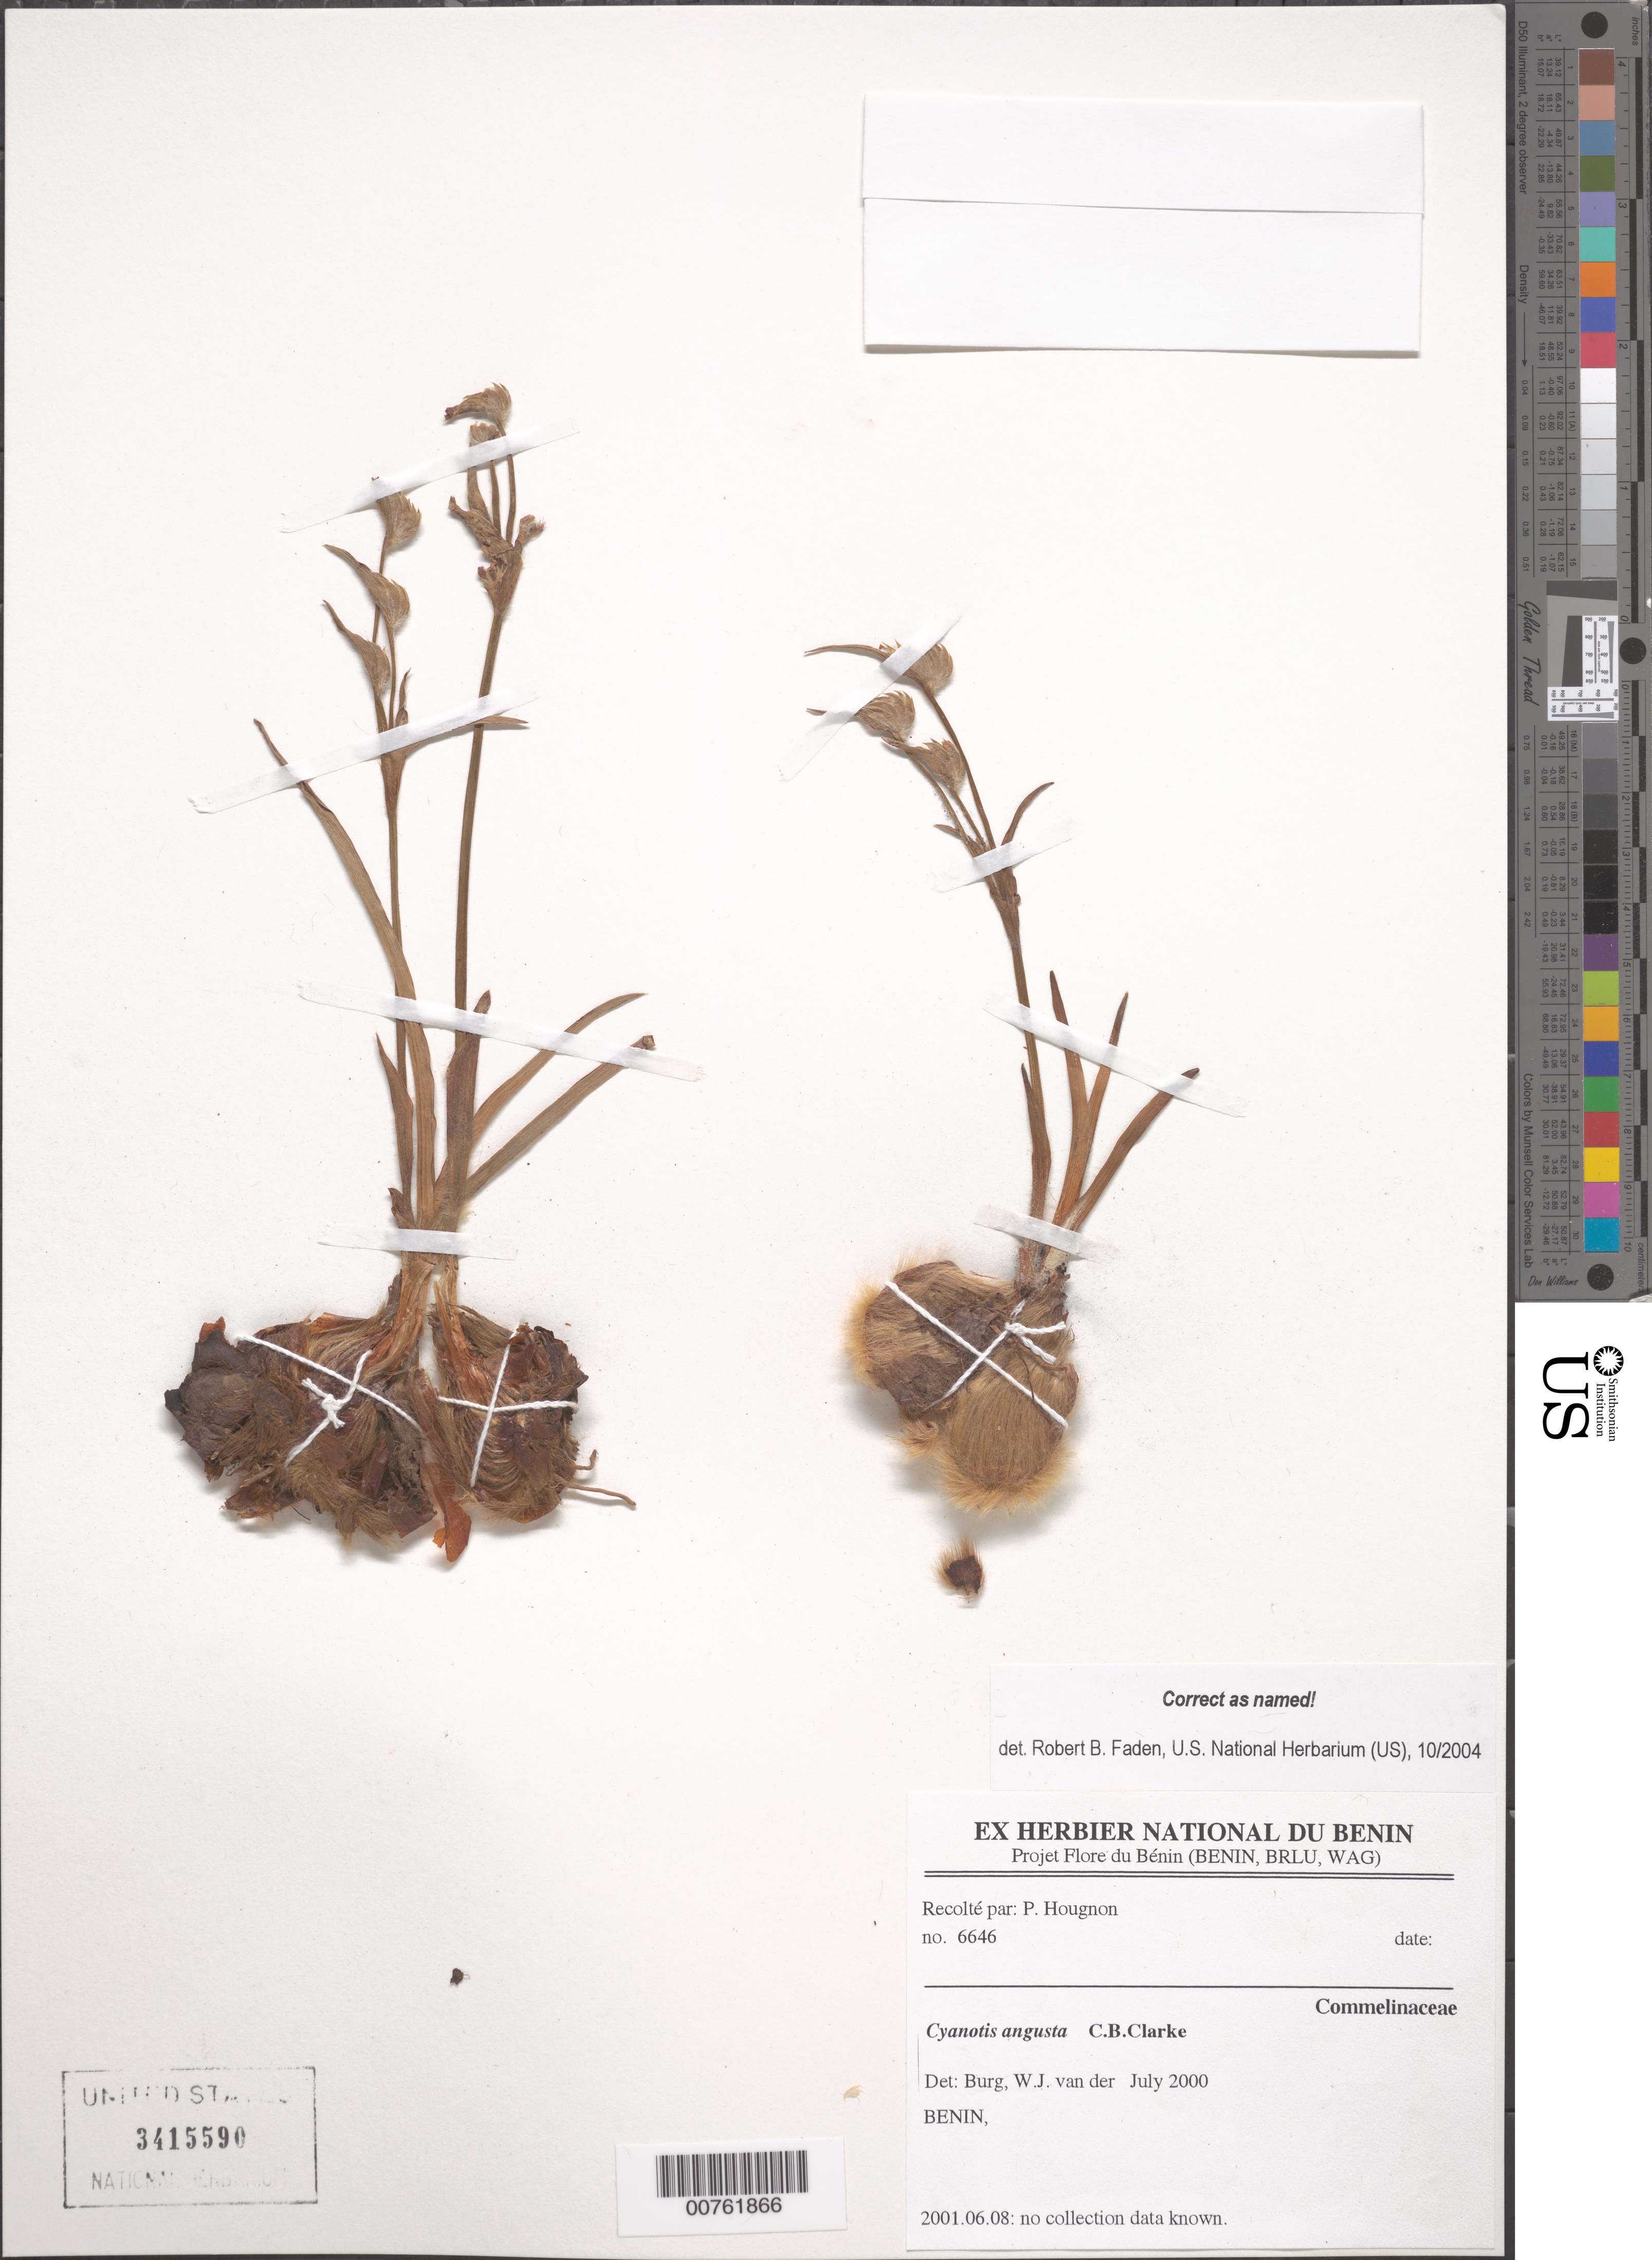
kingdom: Plantae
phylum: Tracheophyta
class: Liliopsida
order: Commelinales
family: Commelinaceae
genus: Cyanotis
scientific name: Cyanotis angusta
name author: C.B. Clarke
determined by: Faden, Robert B., (US), Smithsonian Institution - National Museum of Natural History (UNITED STATES)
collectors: P. Hougnon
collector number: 6646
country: Benin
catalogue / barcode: US 3415590